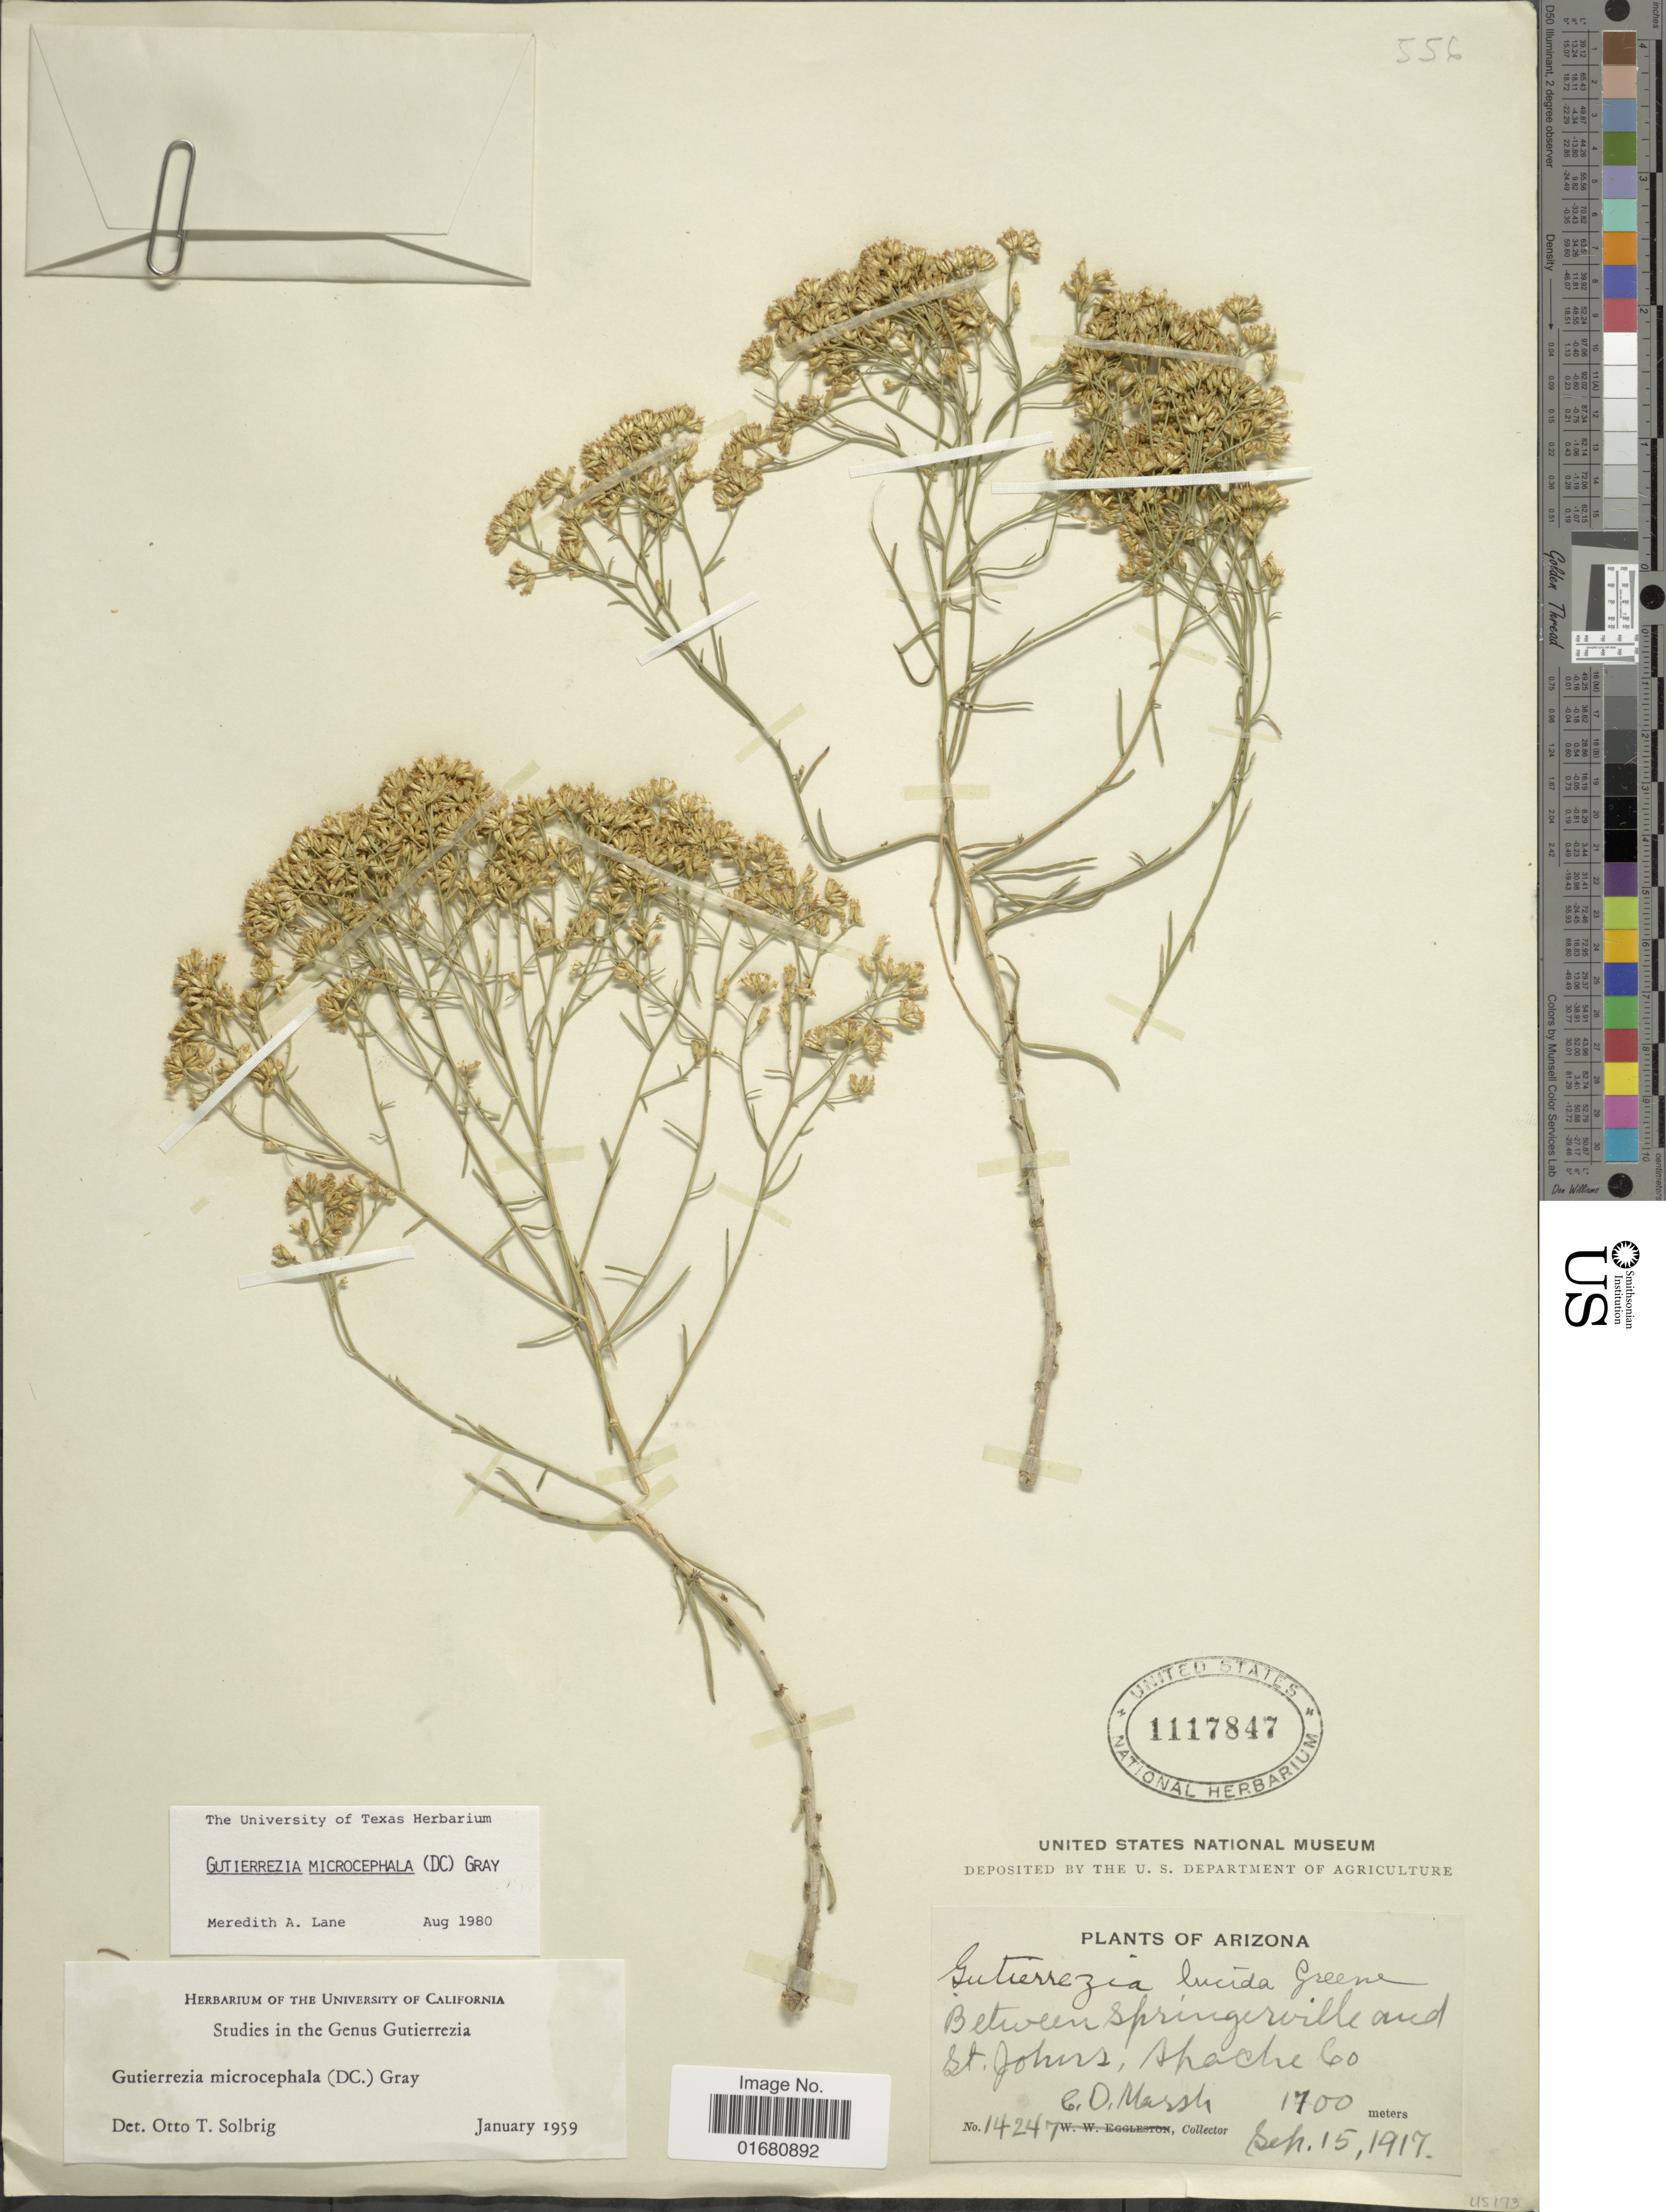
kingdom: Plantae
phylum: Tracheophyta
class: Magnoliopsida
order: Asterales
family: Asteraceae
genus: Gutierrezia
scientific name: Gutierrezia microcephala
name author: (DC.) A. Gray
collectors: E. Marsh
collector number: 1424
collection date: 1917-09-15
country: United States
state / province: Arizona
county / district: Apache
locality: Between springerville and St. Johns, Apache Co.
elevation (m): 1700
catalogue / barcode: US 1117847